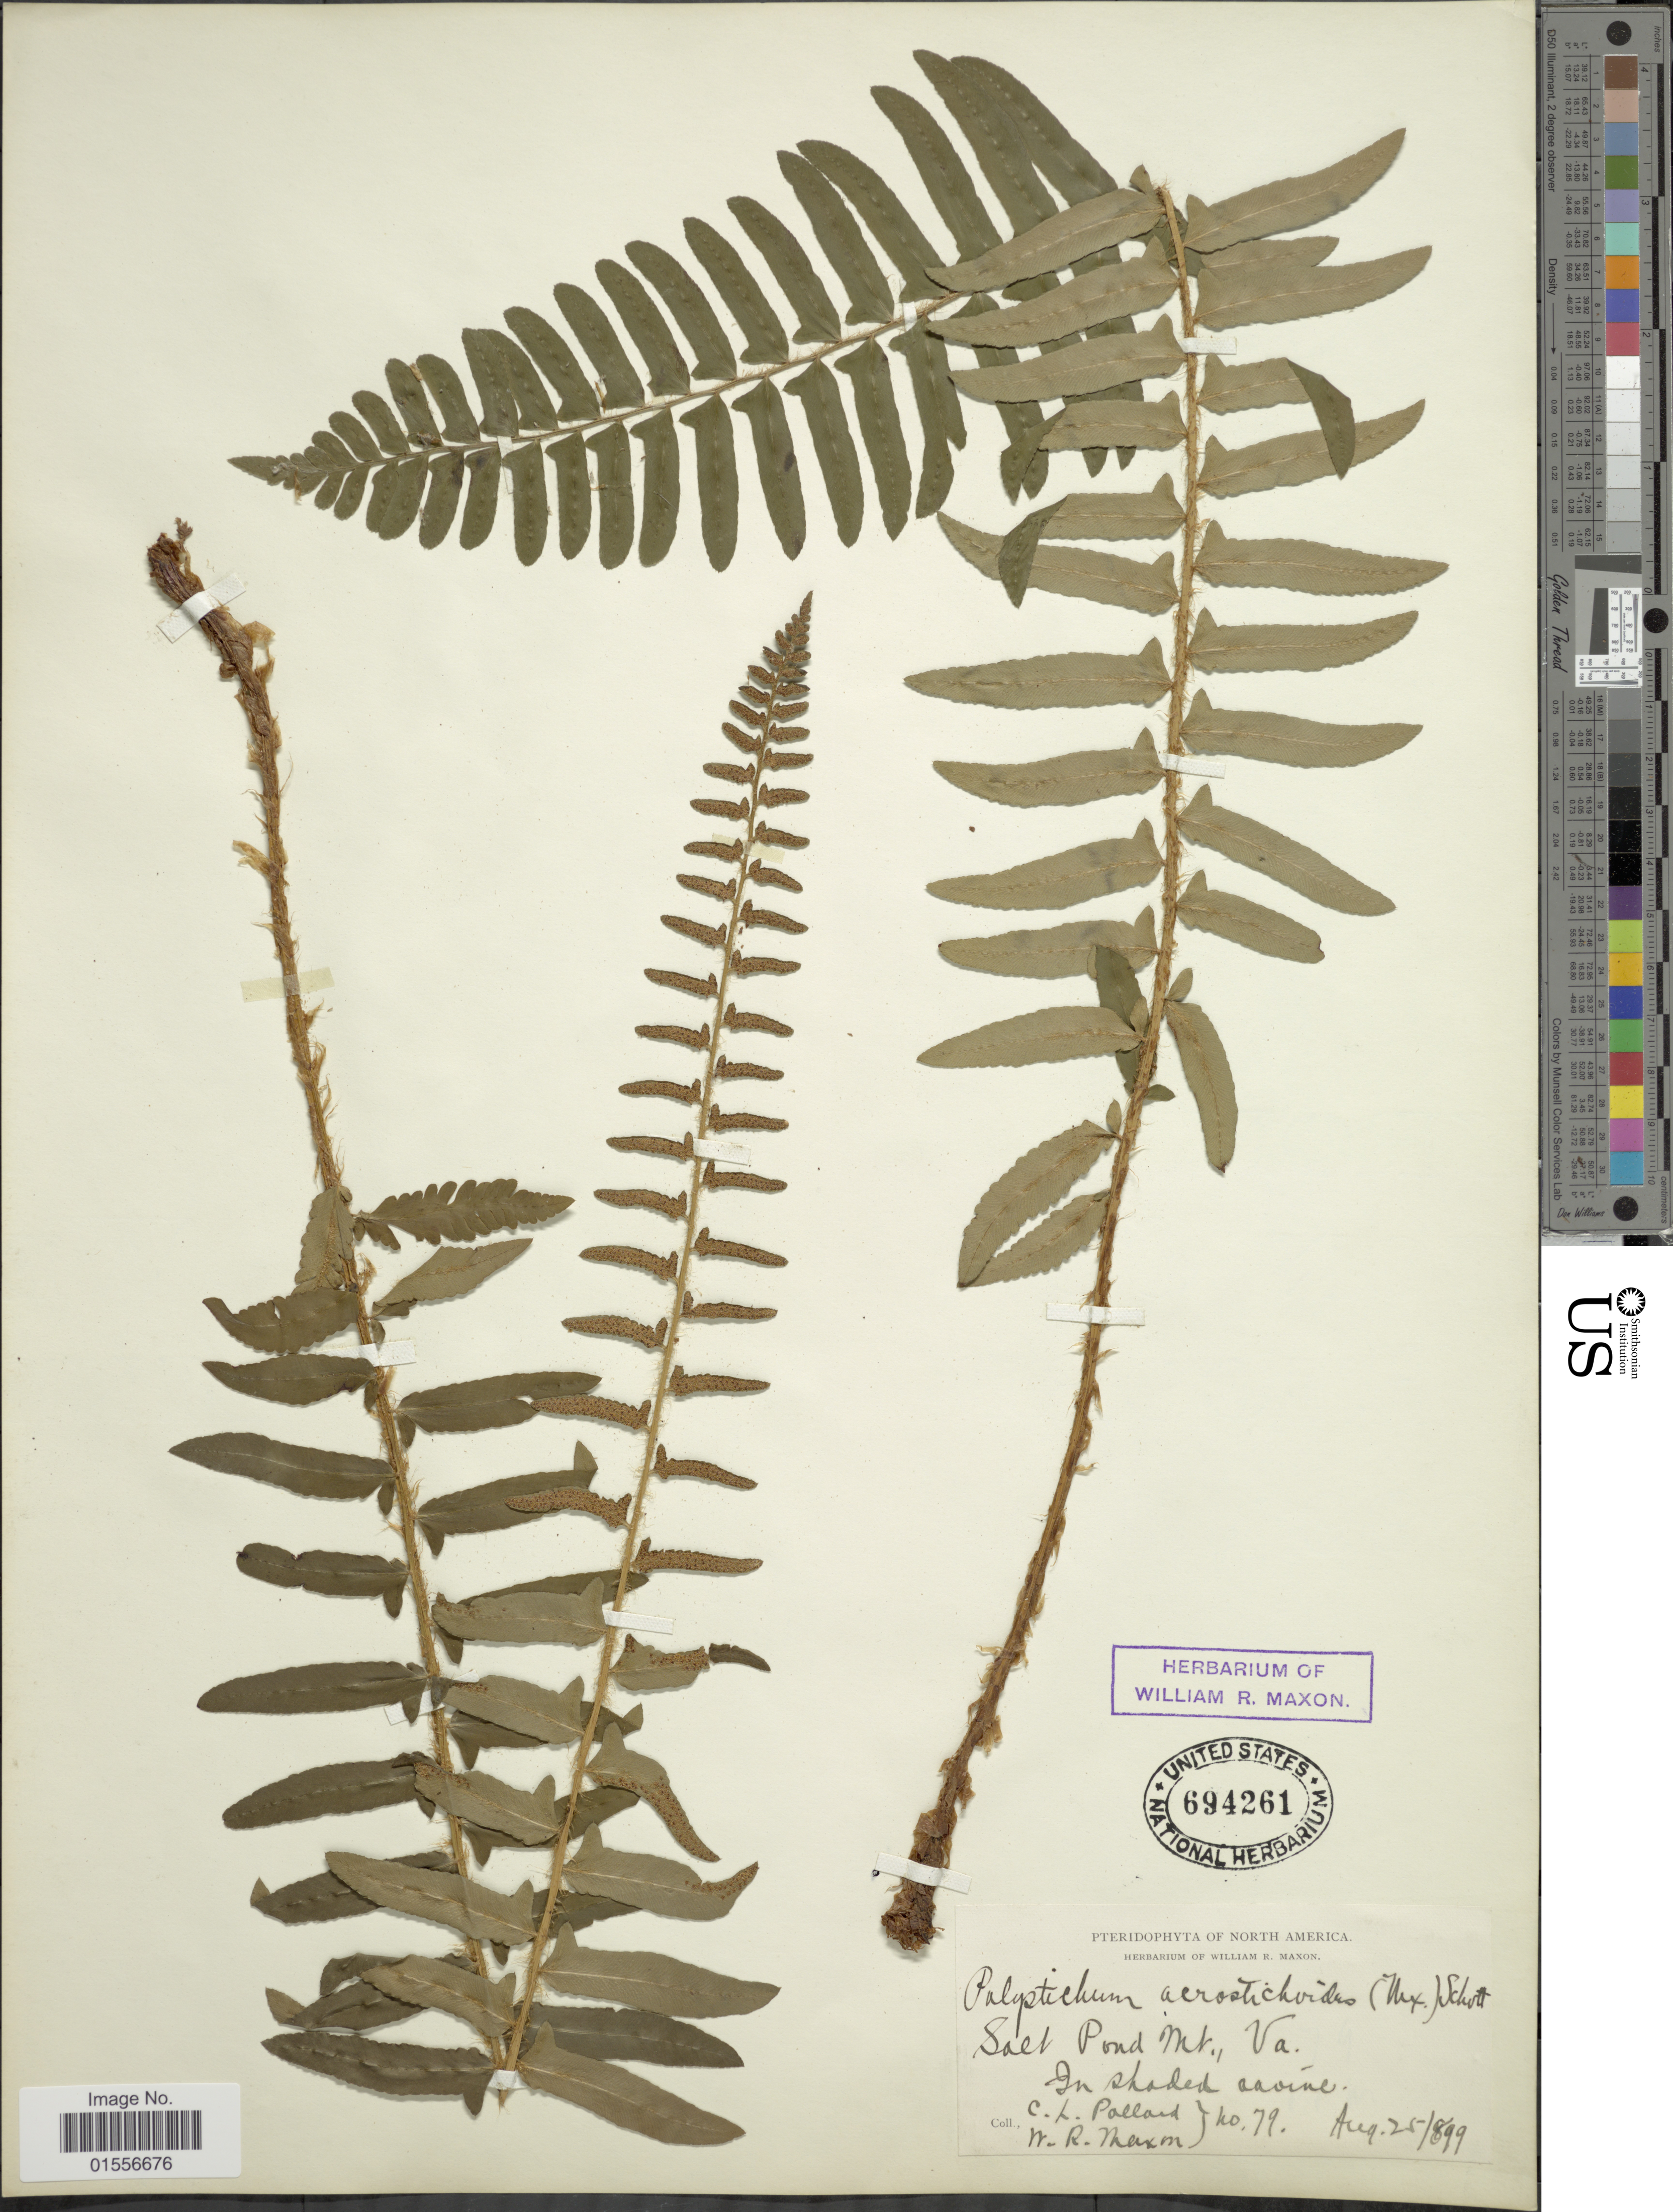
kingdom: Plantae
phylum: Tracheophyta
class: Polypodiopsida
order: Polypodiales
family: Dryopteridaceae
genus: Polystichum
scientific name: Polystichum acrostichoides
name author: (Michx.) Schott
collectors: C. L. Pollard & W. R. Maxon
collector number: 79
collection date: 1899-08-25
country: United States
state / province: Virginia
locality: North America, Salt Pond Mt., in shaded ravine.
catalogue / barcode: US 694261